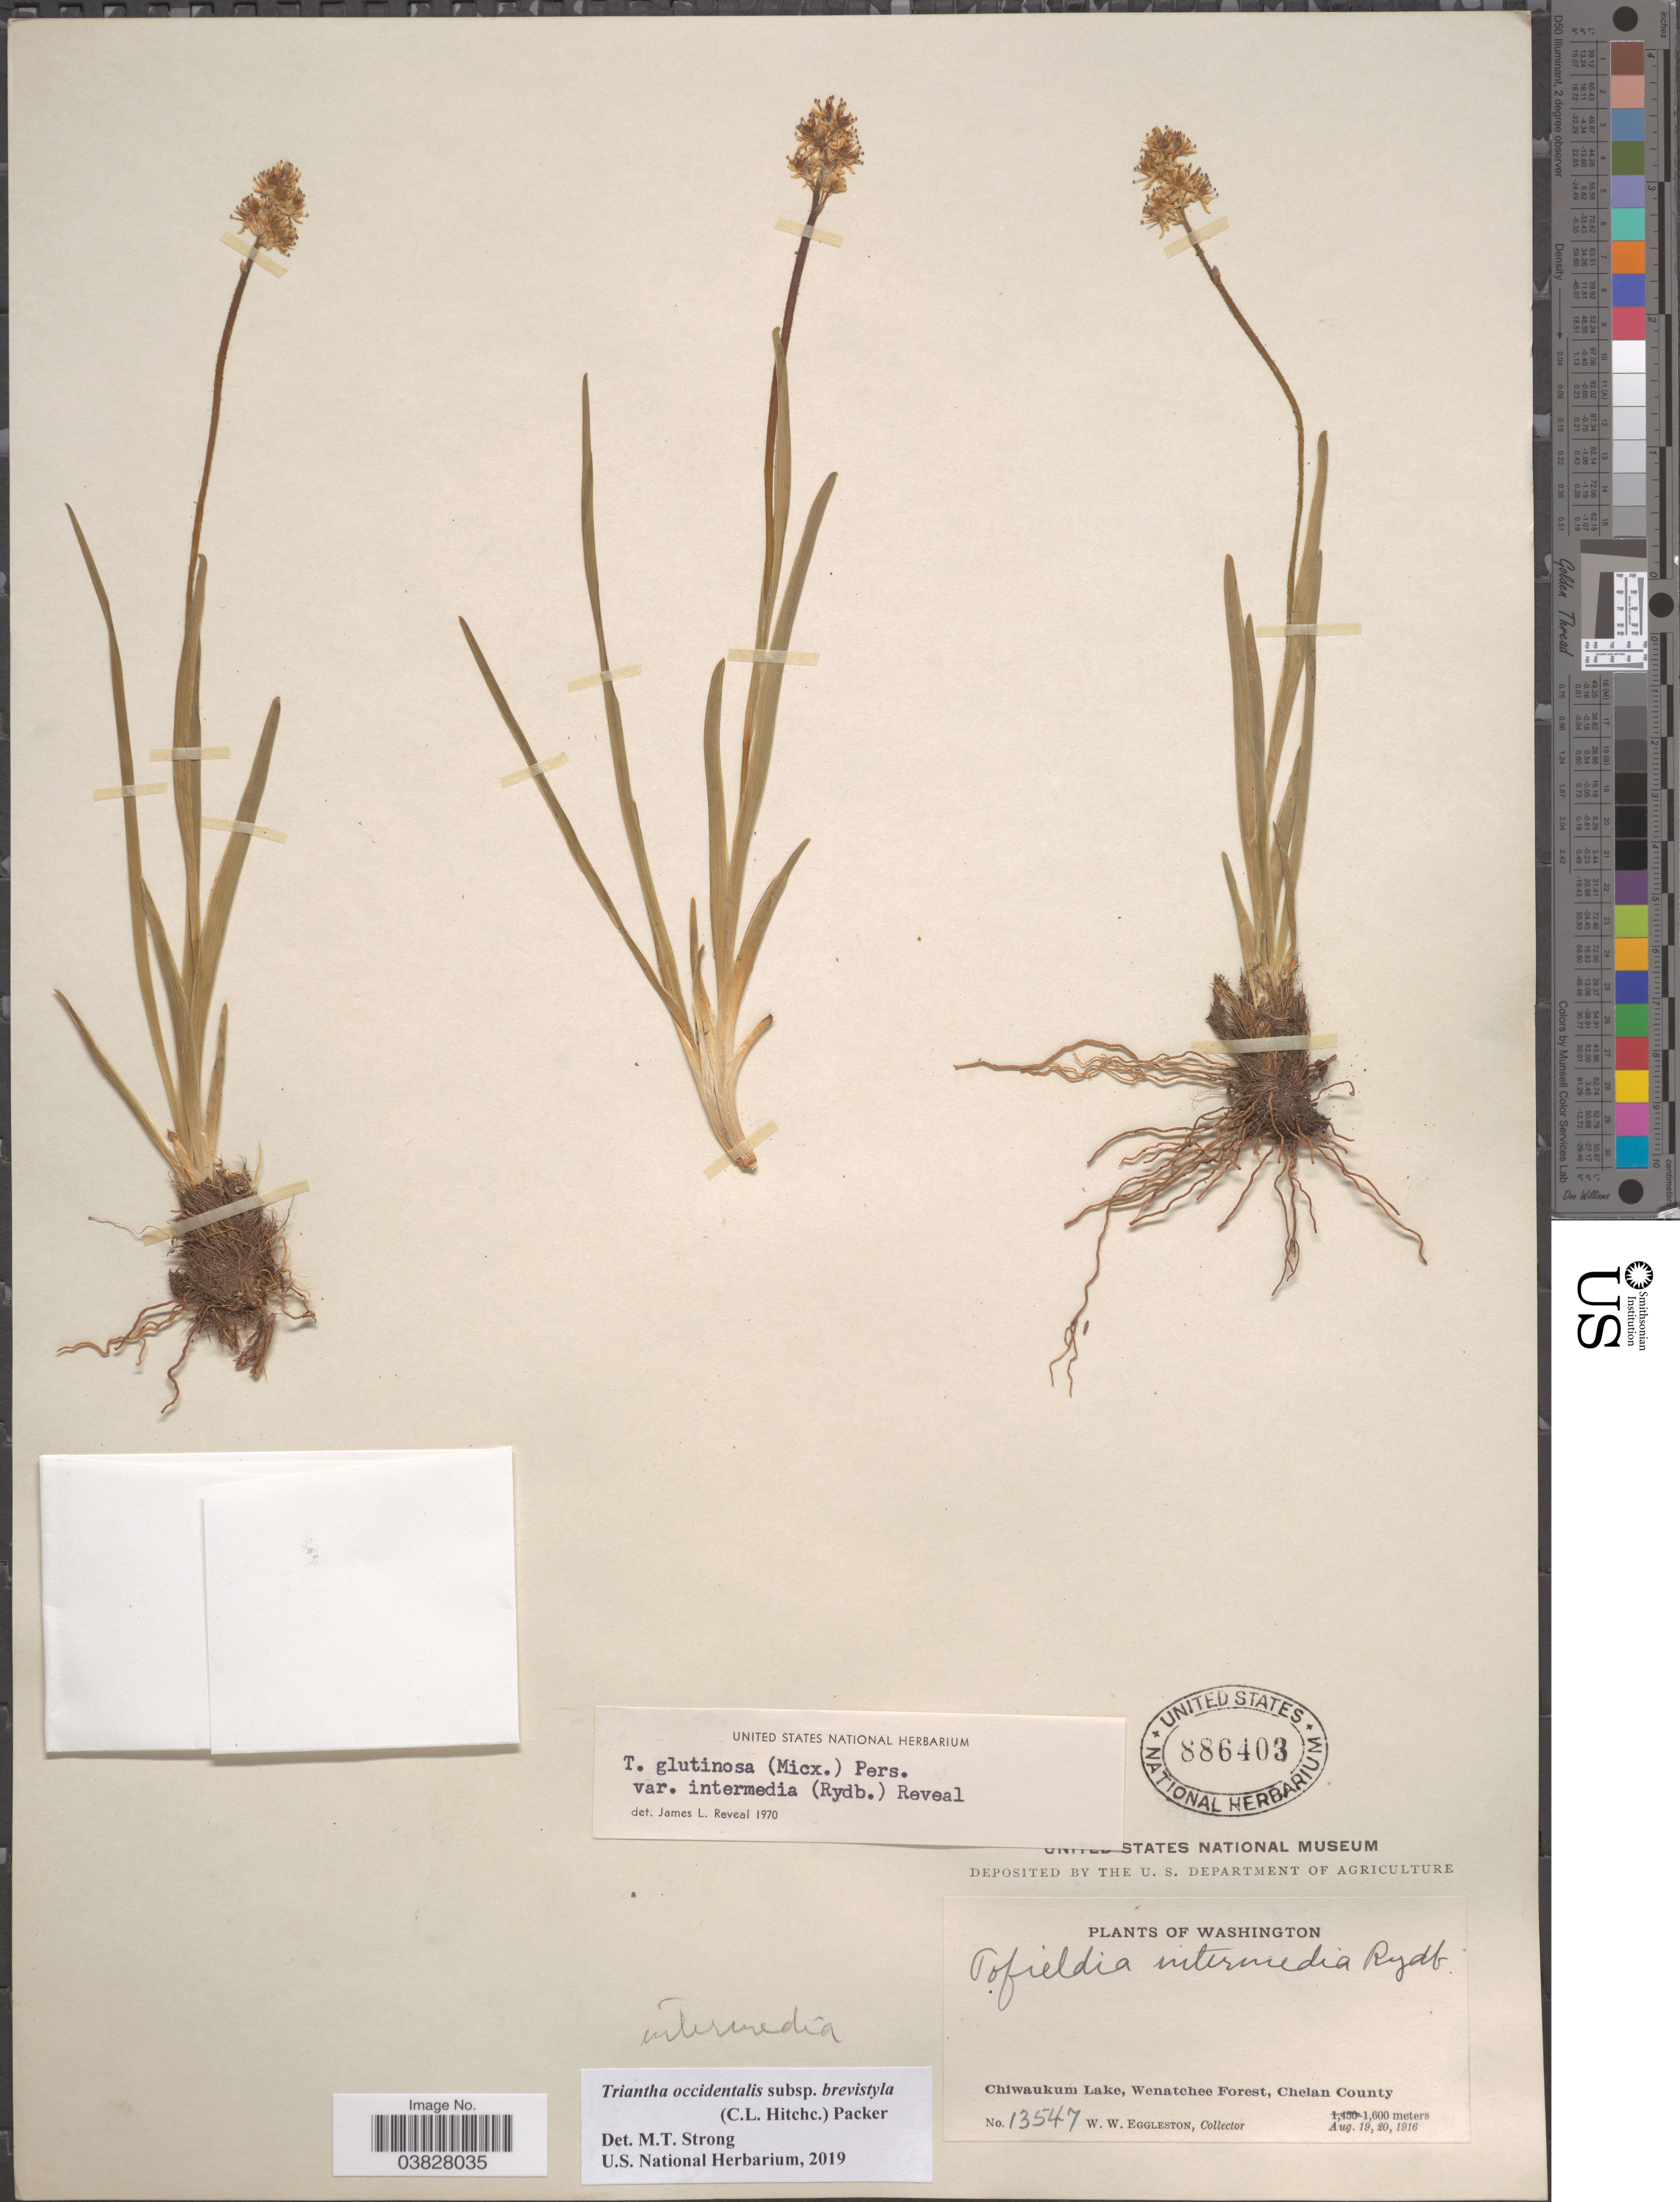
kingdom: Plantae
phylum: Tracheophyta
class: Liliopsida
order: Alismatales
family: Tofieldiaceae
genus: Triantha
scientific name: Triantha occidentalis subsp. brevistyla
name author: (C.L. Hitchc.) Packer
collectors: W. W. Eggleston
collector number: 13547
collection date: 1916-08-19/1916-08-20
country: United States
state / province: Washington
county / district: Chelan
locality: Chiwaukum Lake, Wenatchee Forest, Chelan County.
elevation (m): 1600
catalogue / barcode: US 886403